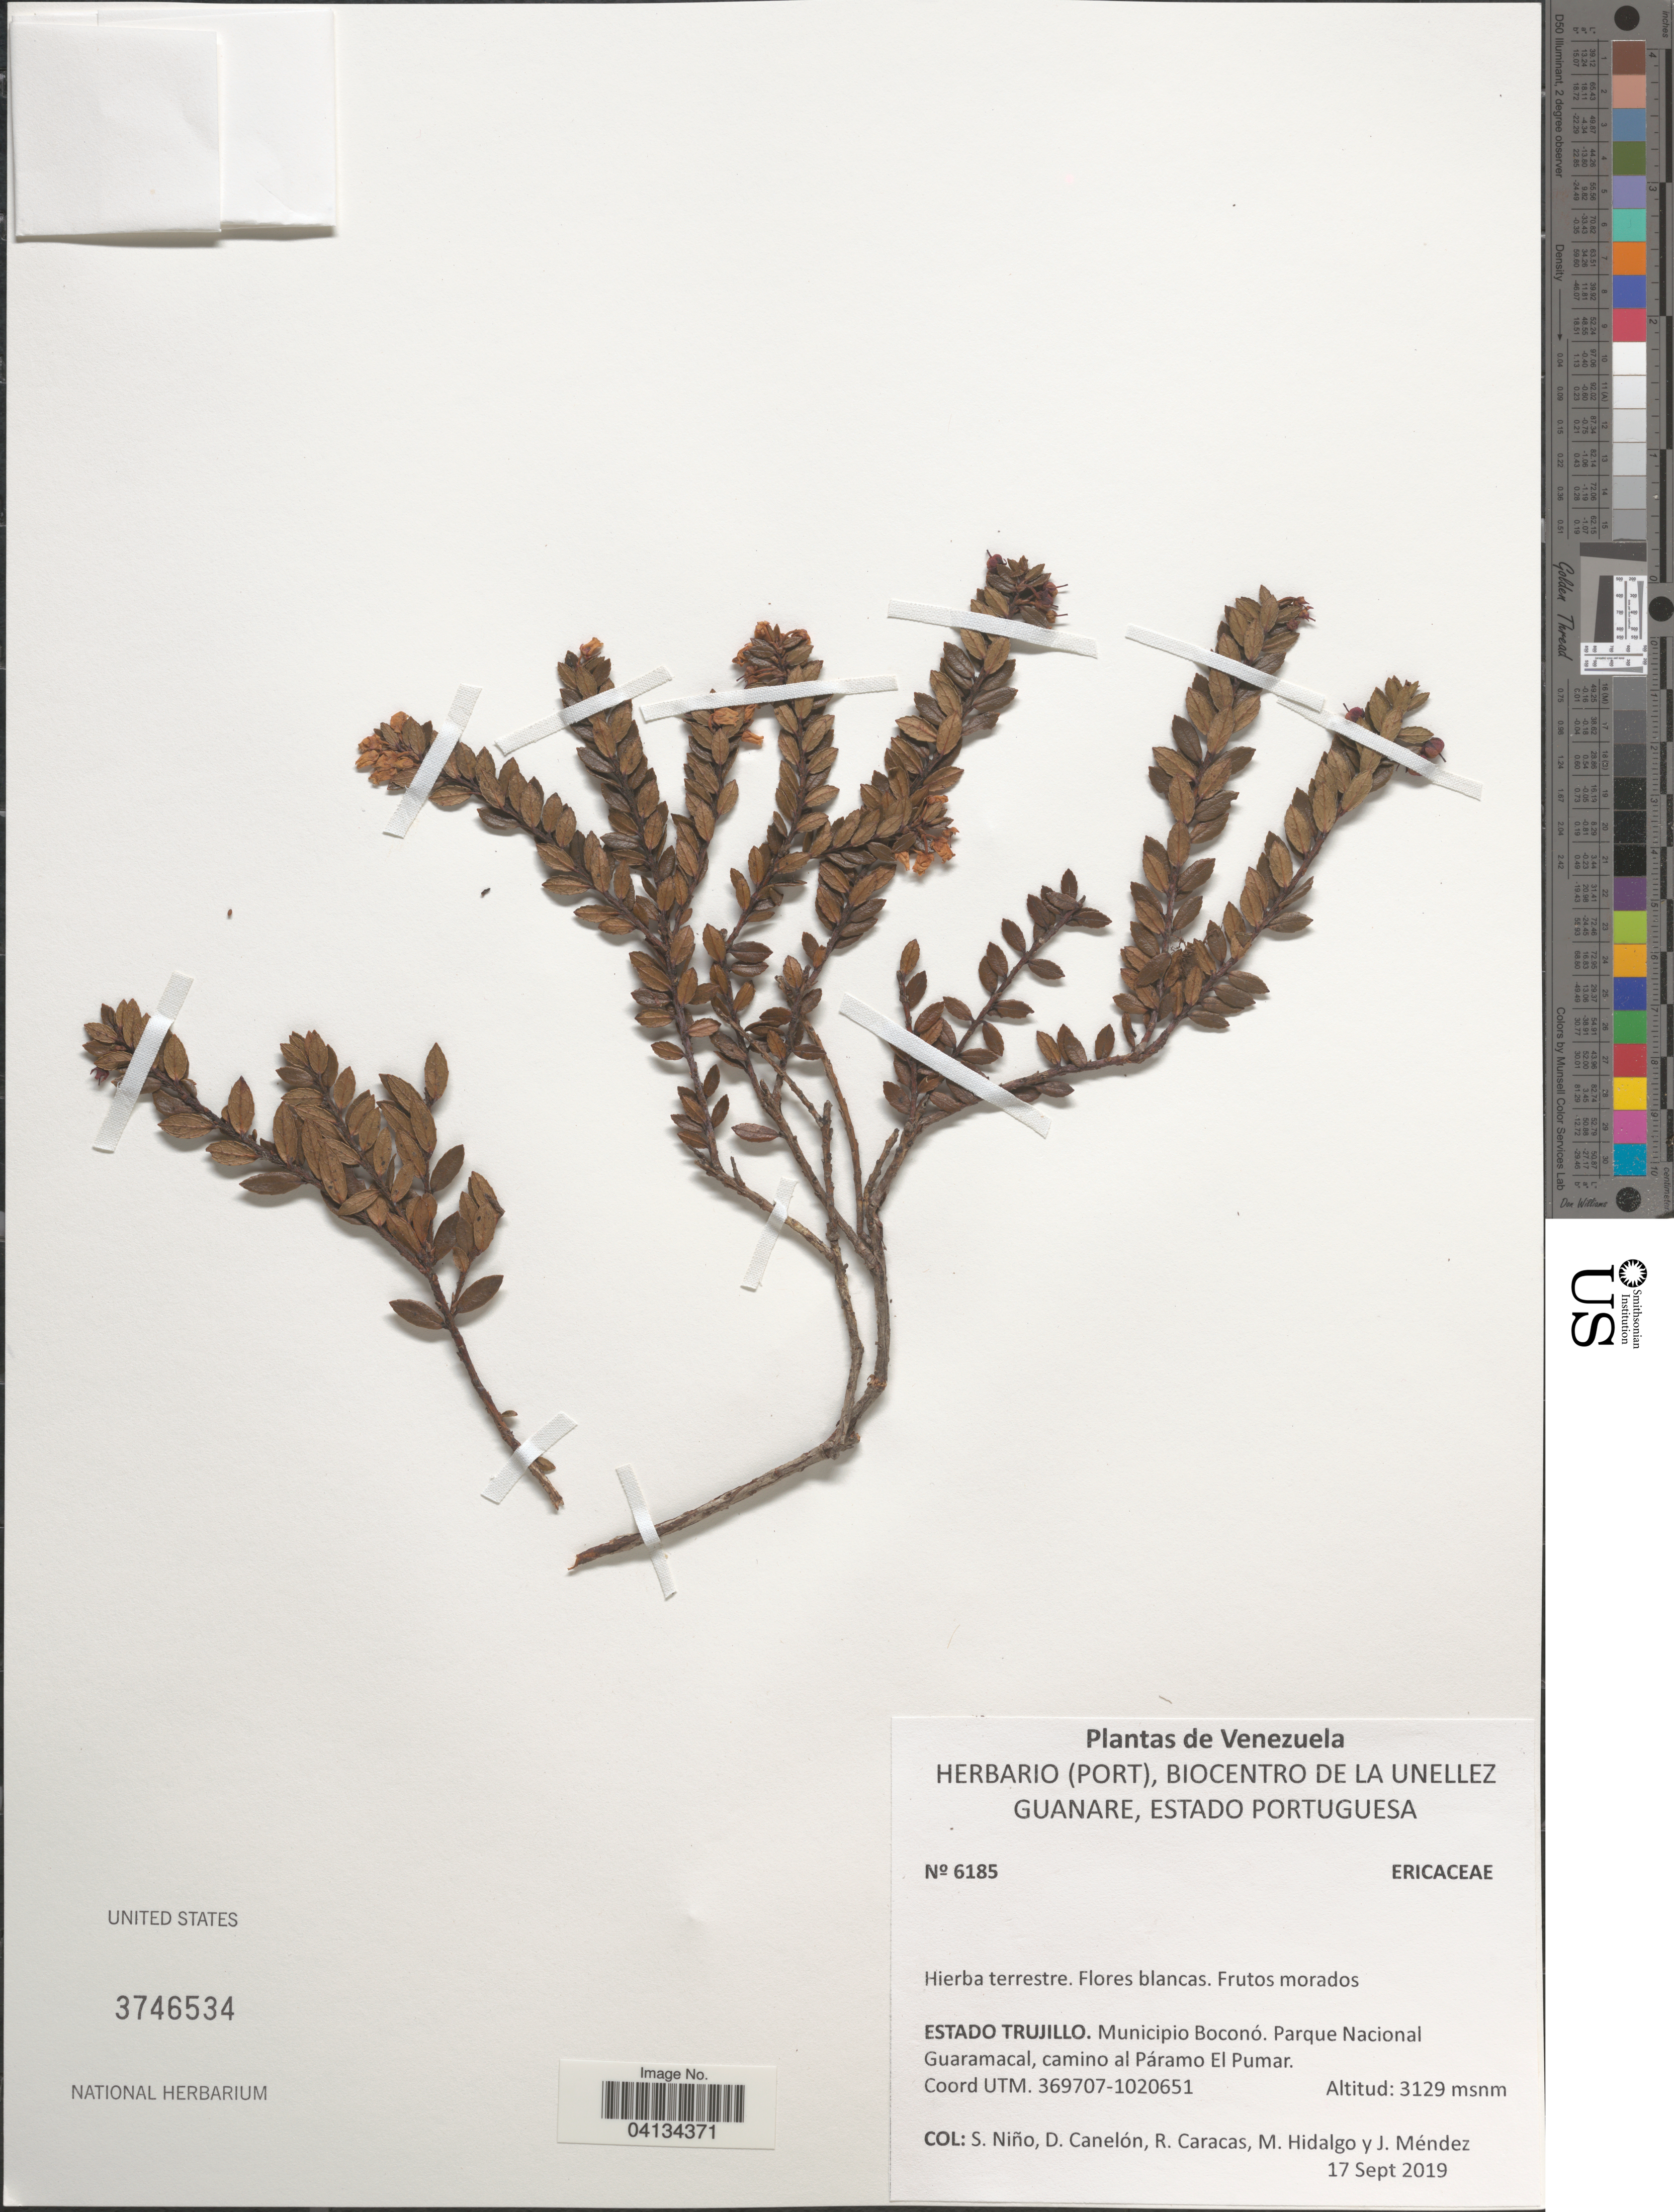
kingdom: Plantae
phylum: Tracheophyta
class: Magnoliopsida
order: Ericales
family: Ericaceae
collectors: S. M. Niño, D. Canelón, R. Caracas, M. Hidalgo & J. Mendez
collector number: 6185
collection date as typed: Transcribed d/m/y: 17/9/2019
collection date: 2019-09-17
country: Venezuela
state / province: Trujillo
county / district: Boconó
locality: Parque Nacional Guaramacal, camino al Páramo El Pumar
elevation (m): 3129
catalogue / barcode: US 3746534